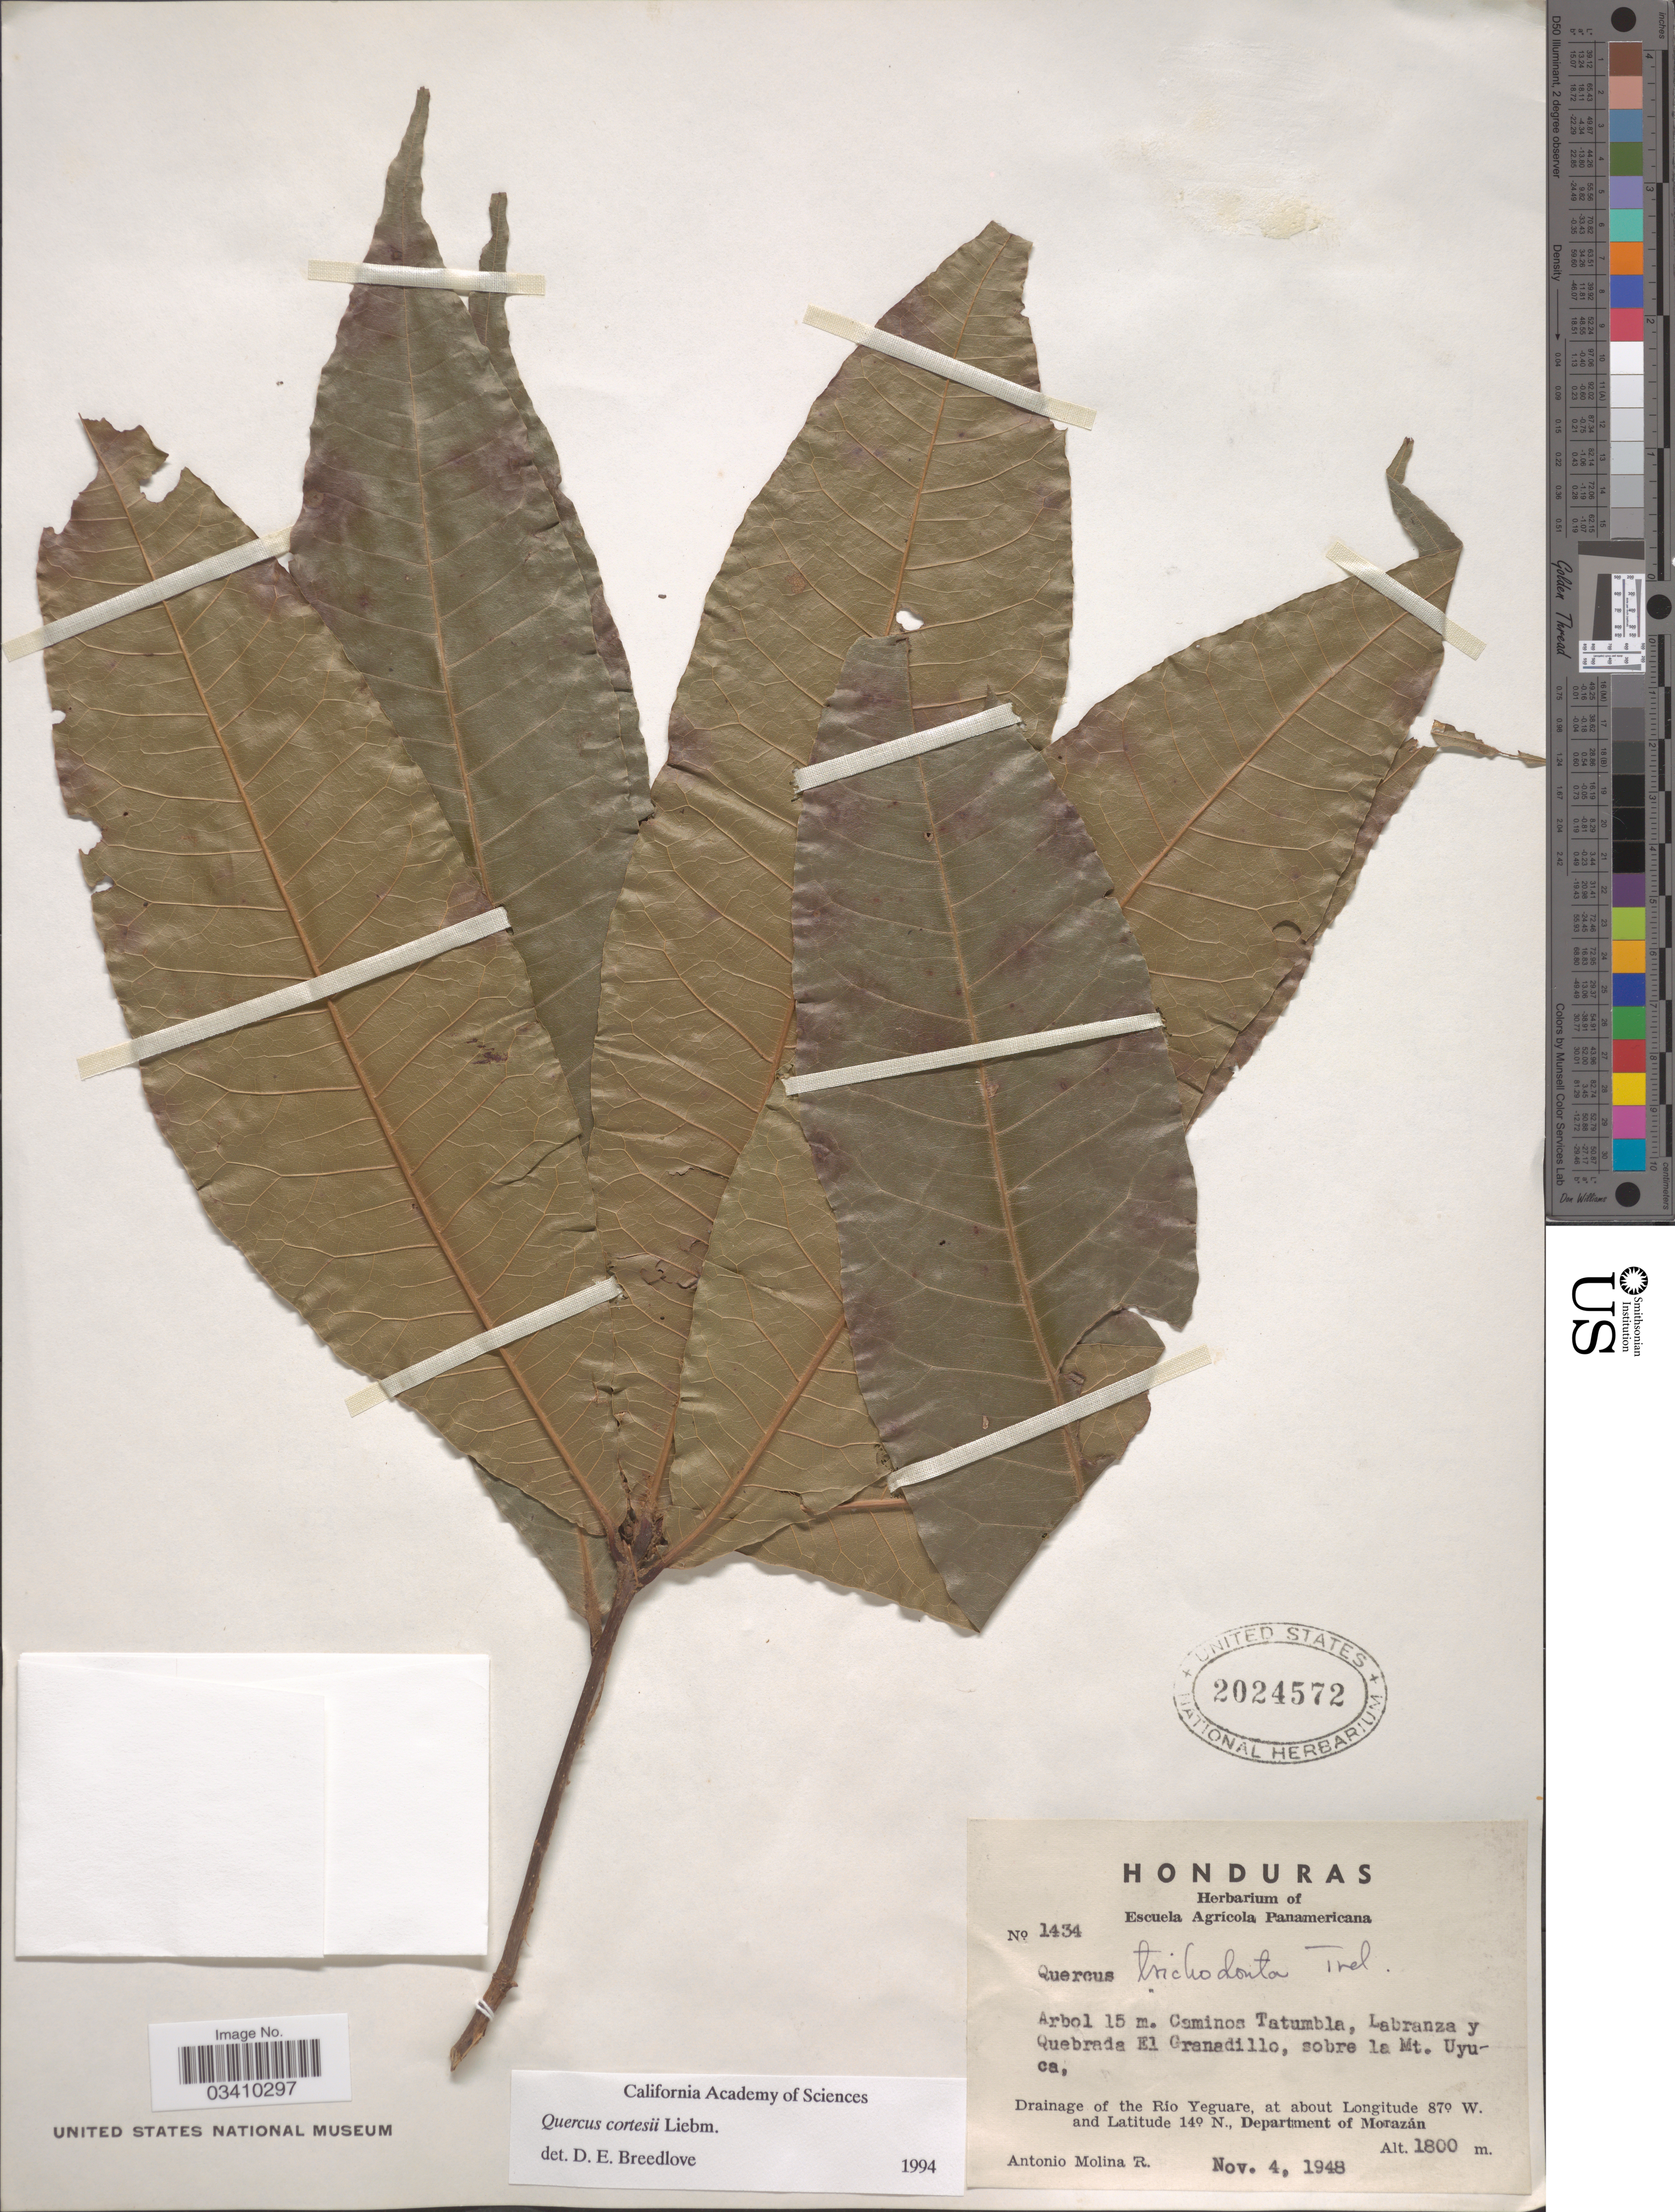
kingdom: Plantae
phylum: Tracheophyta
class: Magnoliopsida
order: Fagales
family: Fagaceae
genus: Quercus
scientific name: Quercus cortesii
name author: Liebm.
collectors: A. Molina R.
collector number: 1434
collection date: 1948-11-04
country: Honduras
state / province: Fco. Morazán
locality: Caminos Tatumbla, Labranza u Quebrada El Granadillo, sobre la Mt. Uyuca. Drainage of the Río Yeguare, Department of Morazán.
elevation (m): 1800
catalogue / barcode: US 2024572